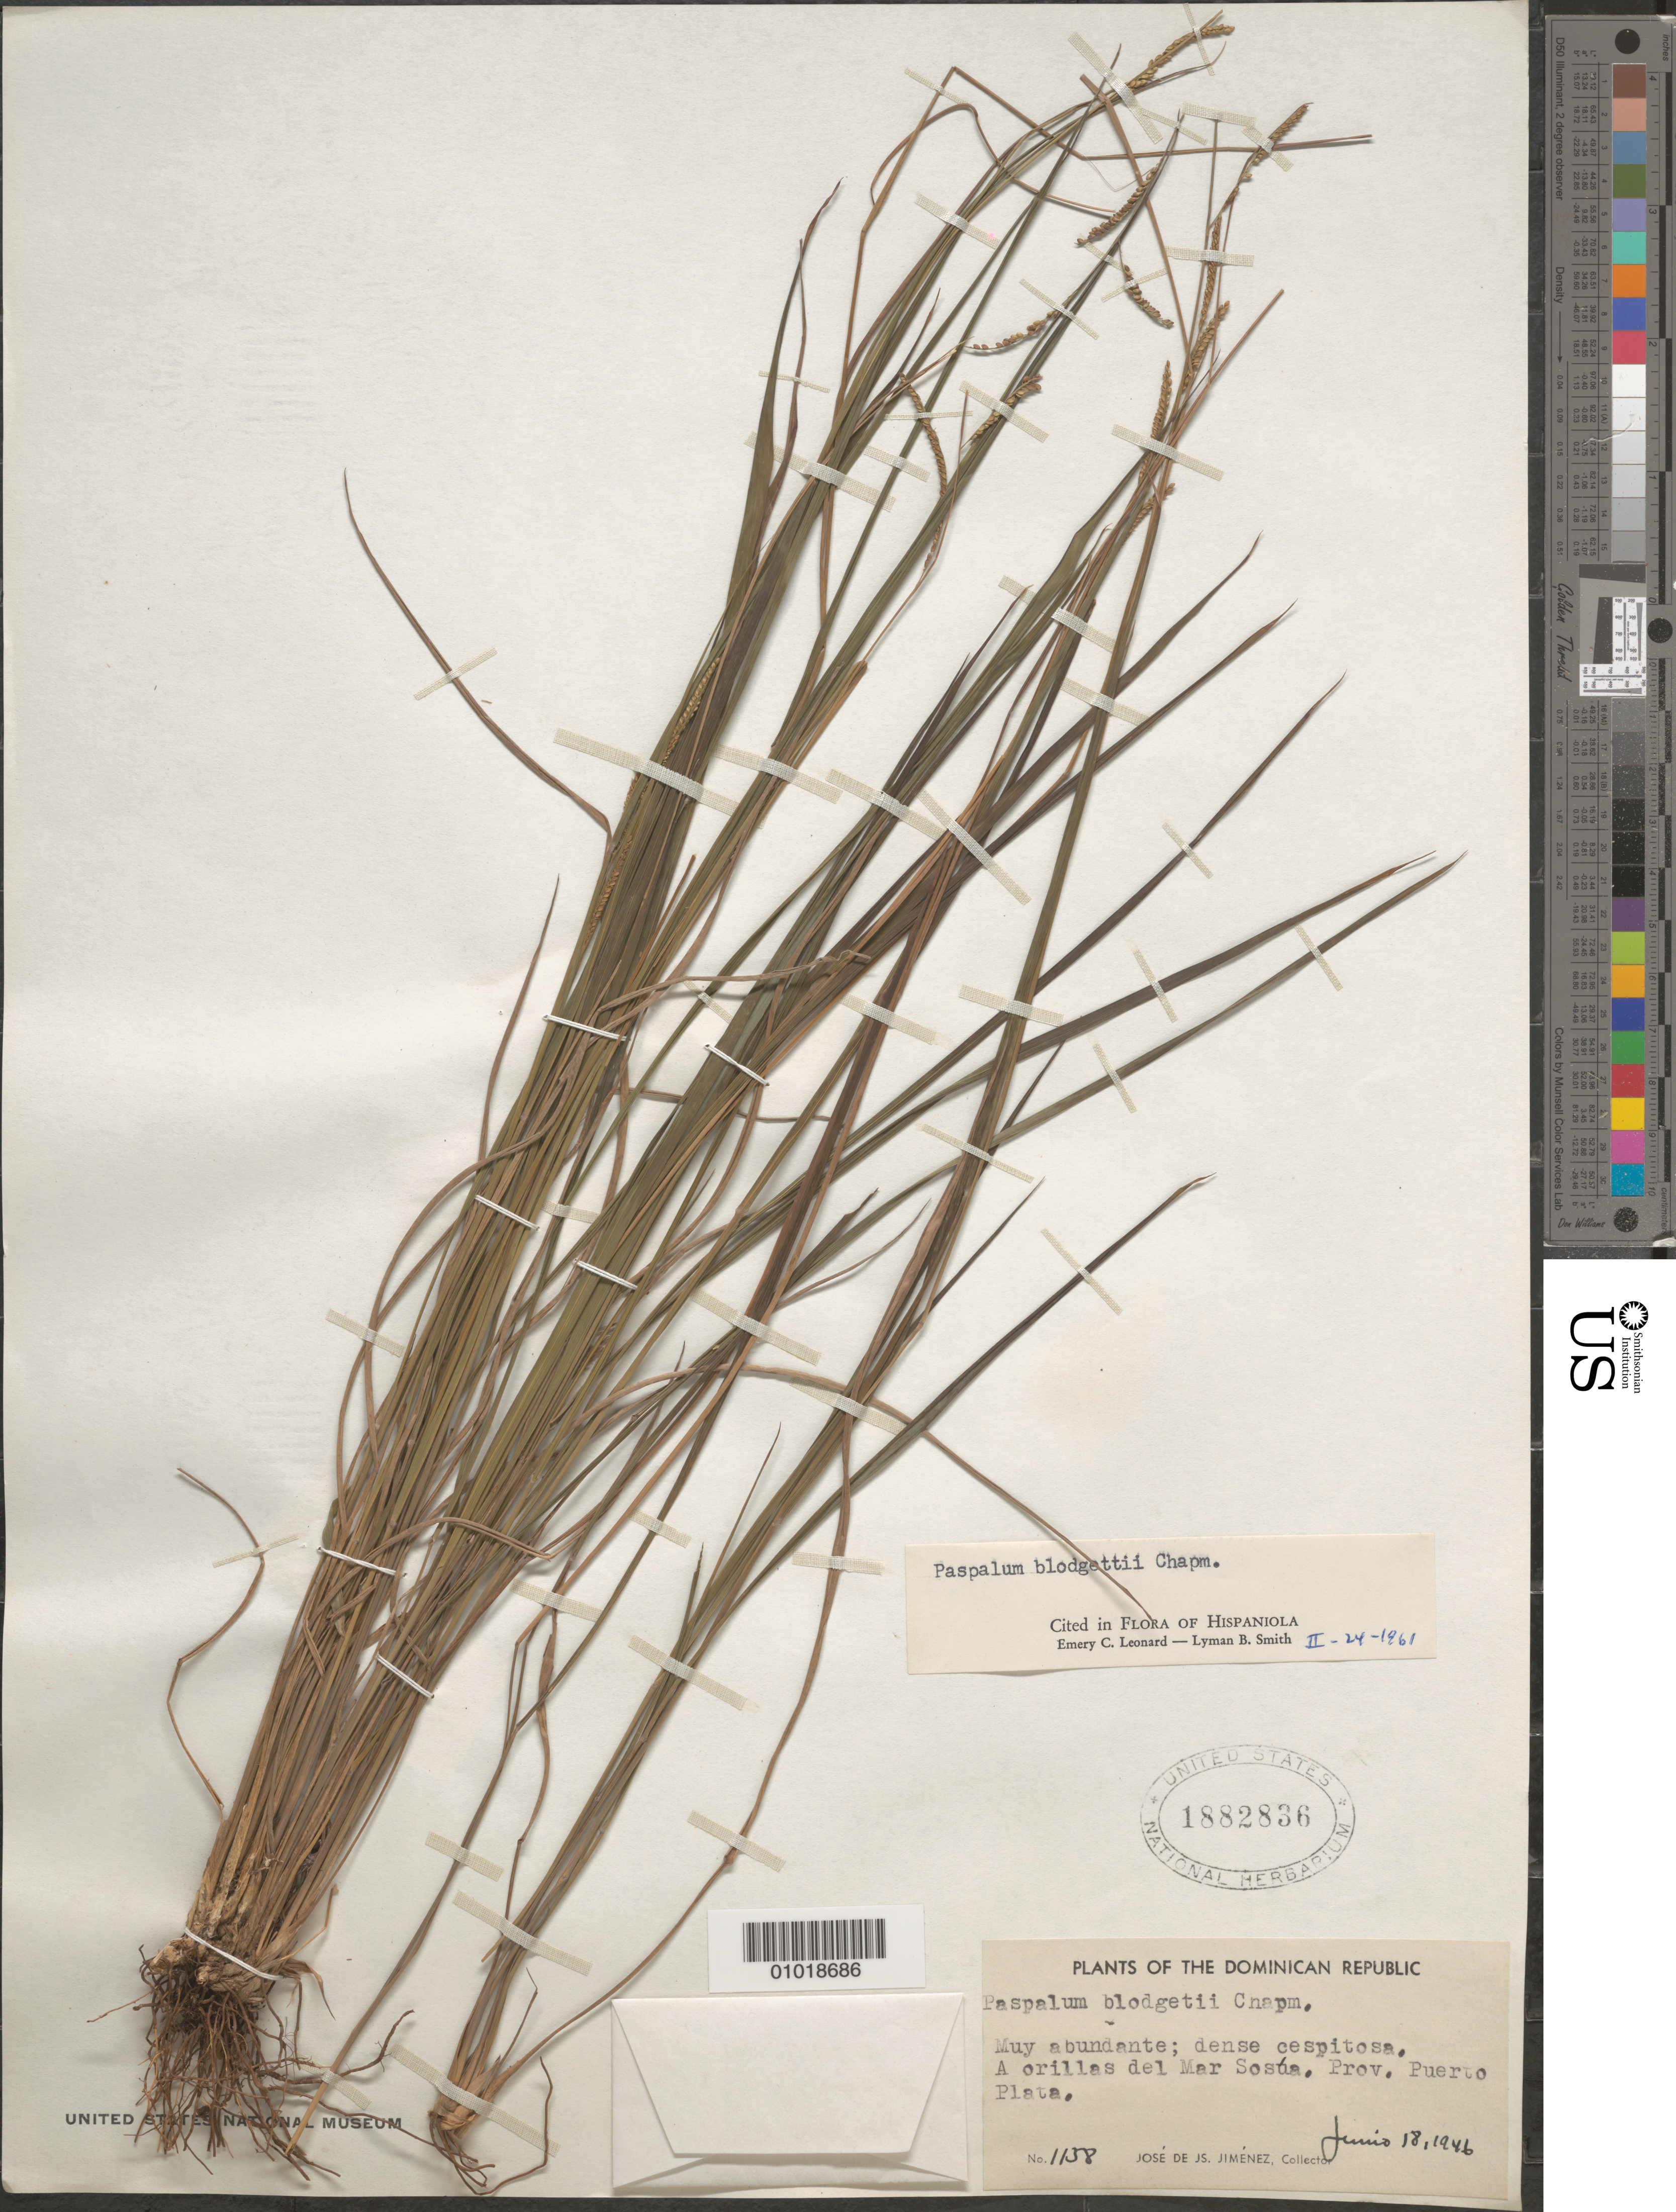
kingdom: Plantae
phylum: Tracheophyta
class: Liliopsida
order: Poales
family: Poaceae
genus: Paspalum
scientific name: Paspalum blodgettii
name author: Chapm.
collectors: J. J. Jiménez Almonte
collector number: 1138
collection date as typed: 18 Jun 1946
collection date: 1946-06-18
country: Dominican Republic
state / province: Puerto Plata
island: Hispaniola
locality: On the edges of the Sosua Sea,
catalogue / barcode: US 1882386